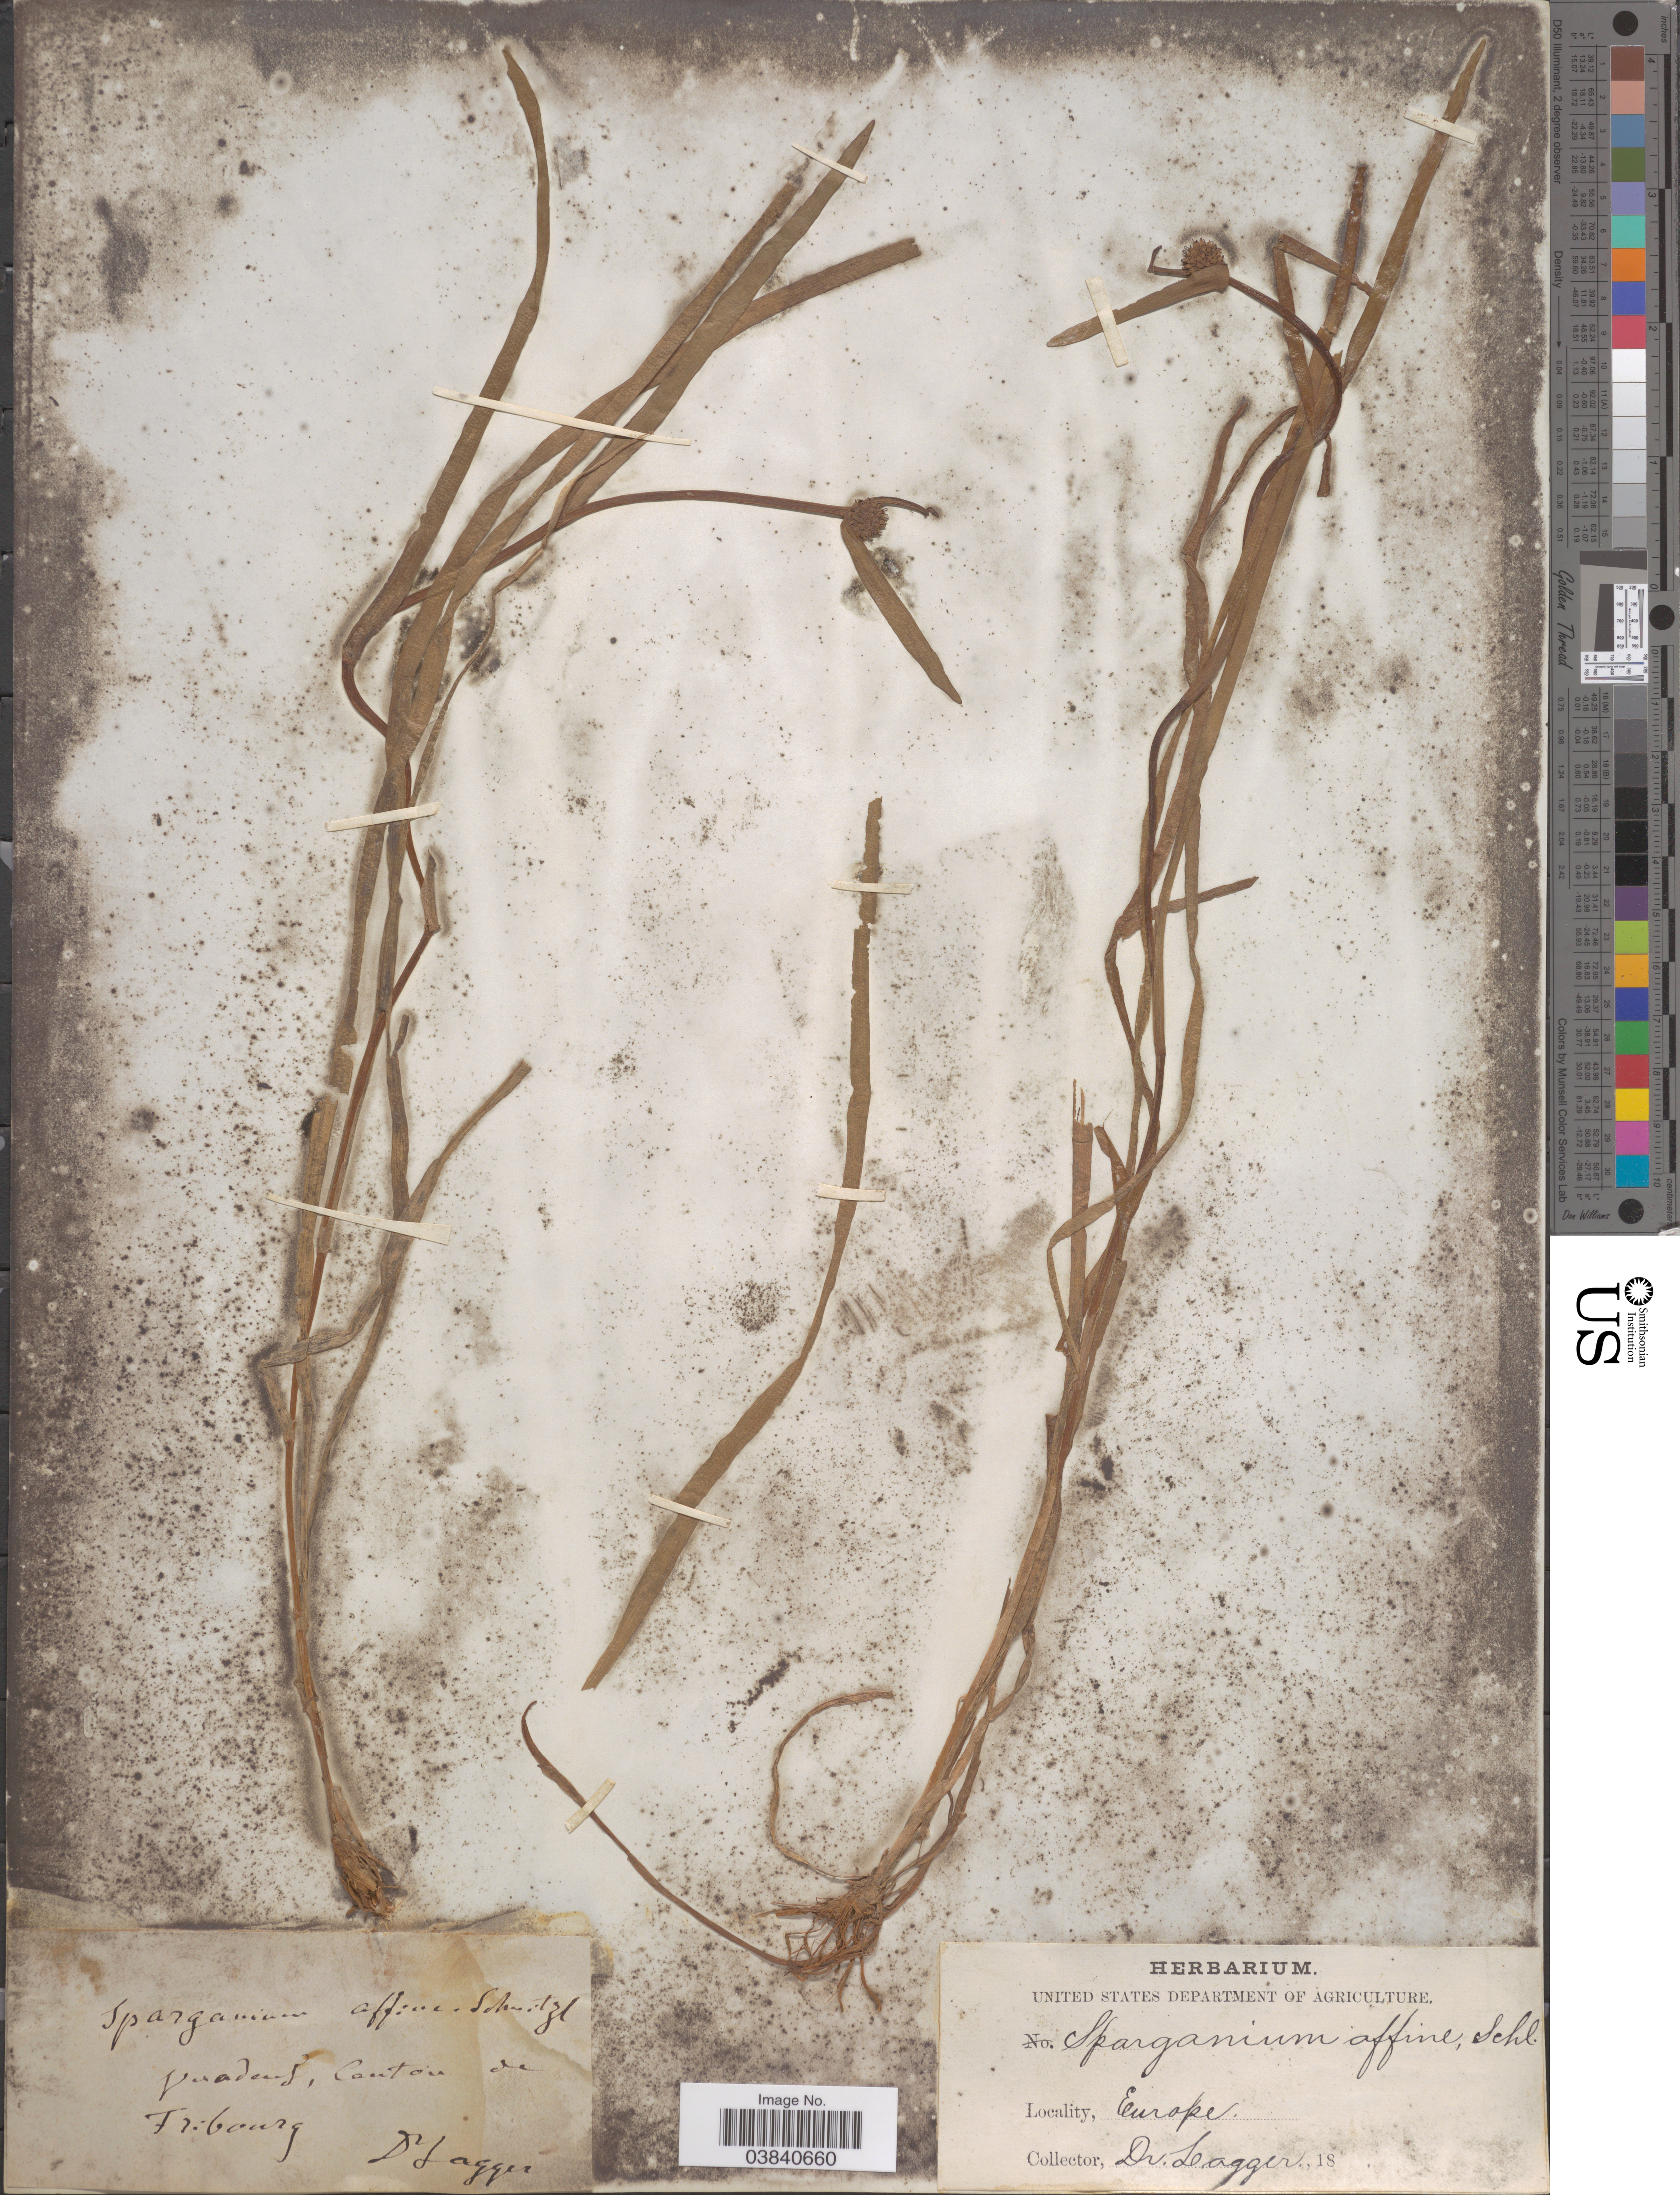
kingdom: Plantae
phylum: Tracheophyta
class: Liliopsida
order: Poales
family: Typhaceae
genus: Sparganium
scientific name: Sparganium affine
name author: Schnizl.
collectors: F. J. Lagger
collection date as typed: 18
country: Switzerland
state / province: Fribourg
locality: Vuadens, Canton de Fribourg.